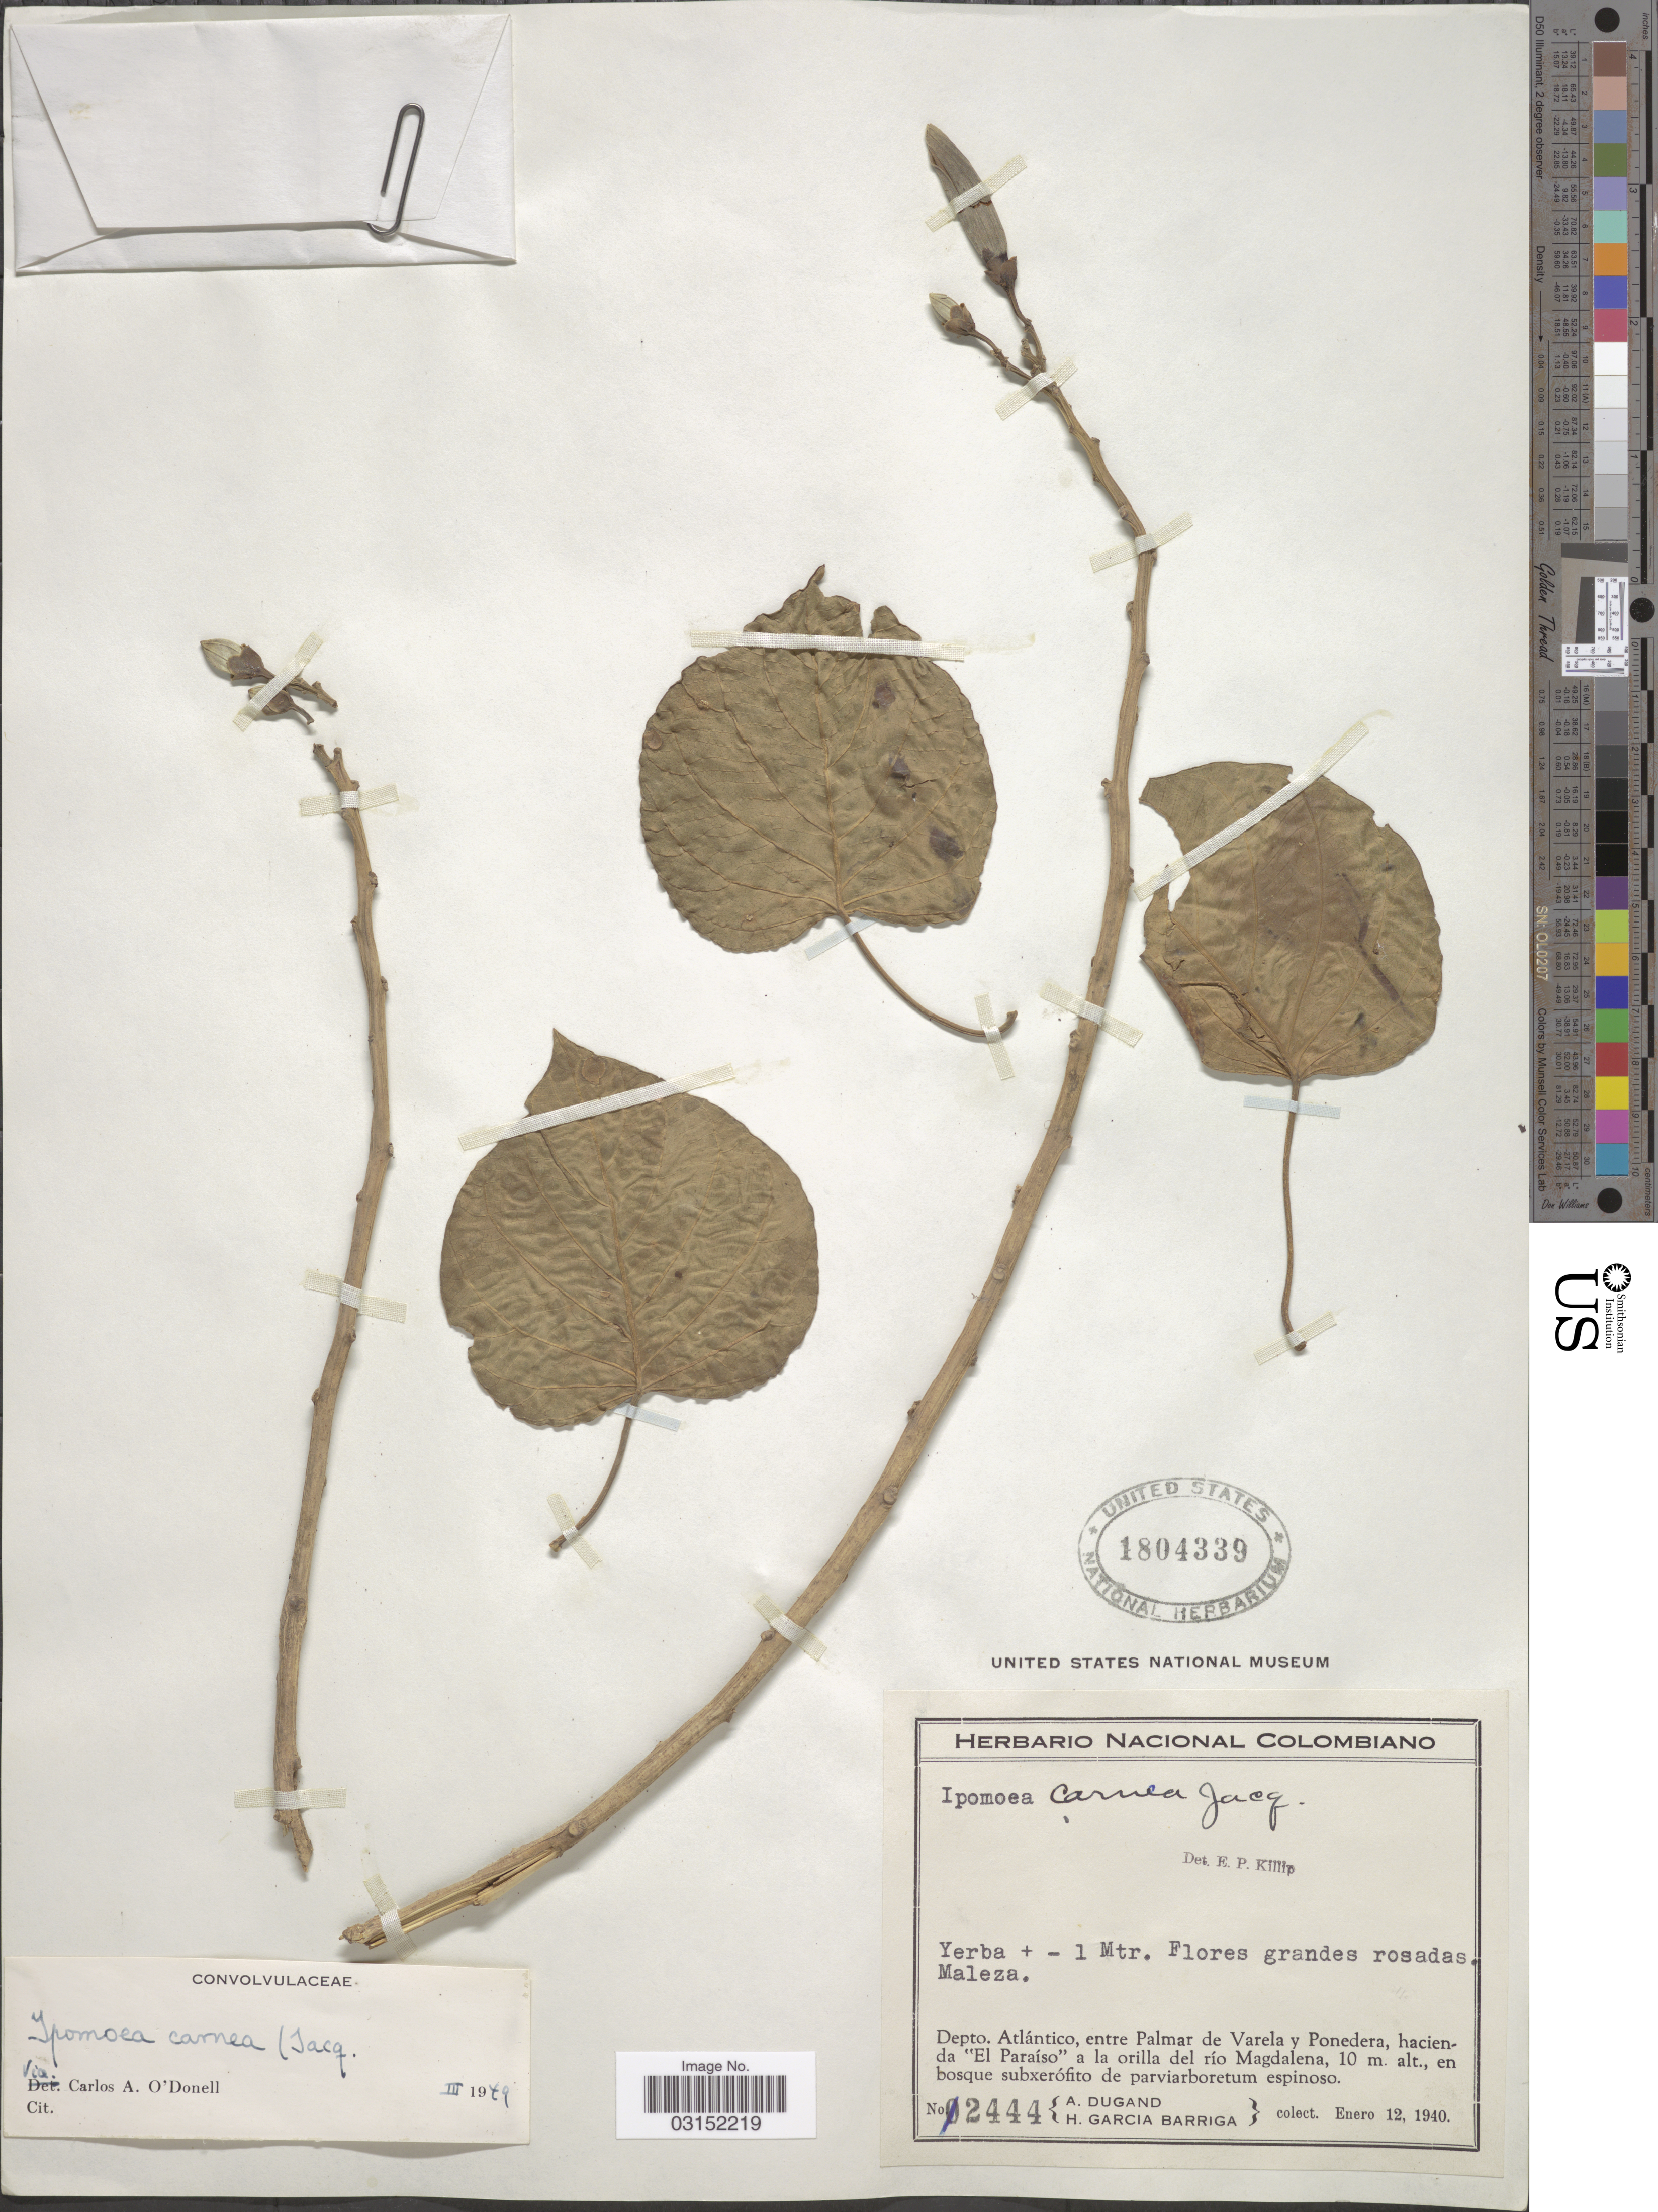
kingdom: Plantae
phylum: Tracheophyta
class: Magnoliopsida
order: Solanales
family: Convolvulaceae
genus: Ipomoea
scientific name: Ipomoea carnea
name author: Jacq.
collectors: A. Dugand & H. García Barriga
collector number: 2444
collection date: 1940-01-12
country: Colombia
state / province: Atlántico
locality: Depto. Atlántico, entre Palmar de Varela y Ponedera, hacienda "El Paraíso" a la orilla del río Magdalena.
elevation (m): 10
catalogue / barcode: US 1804339